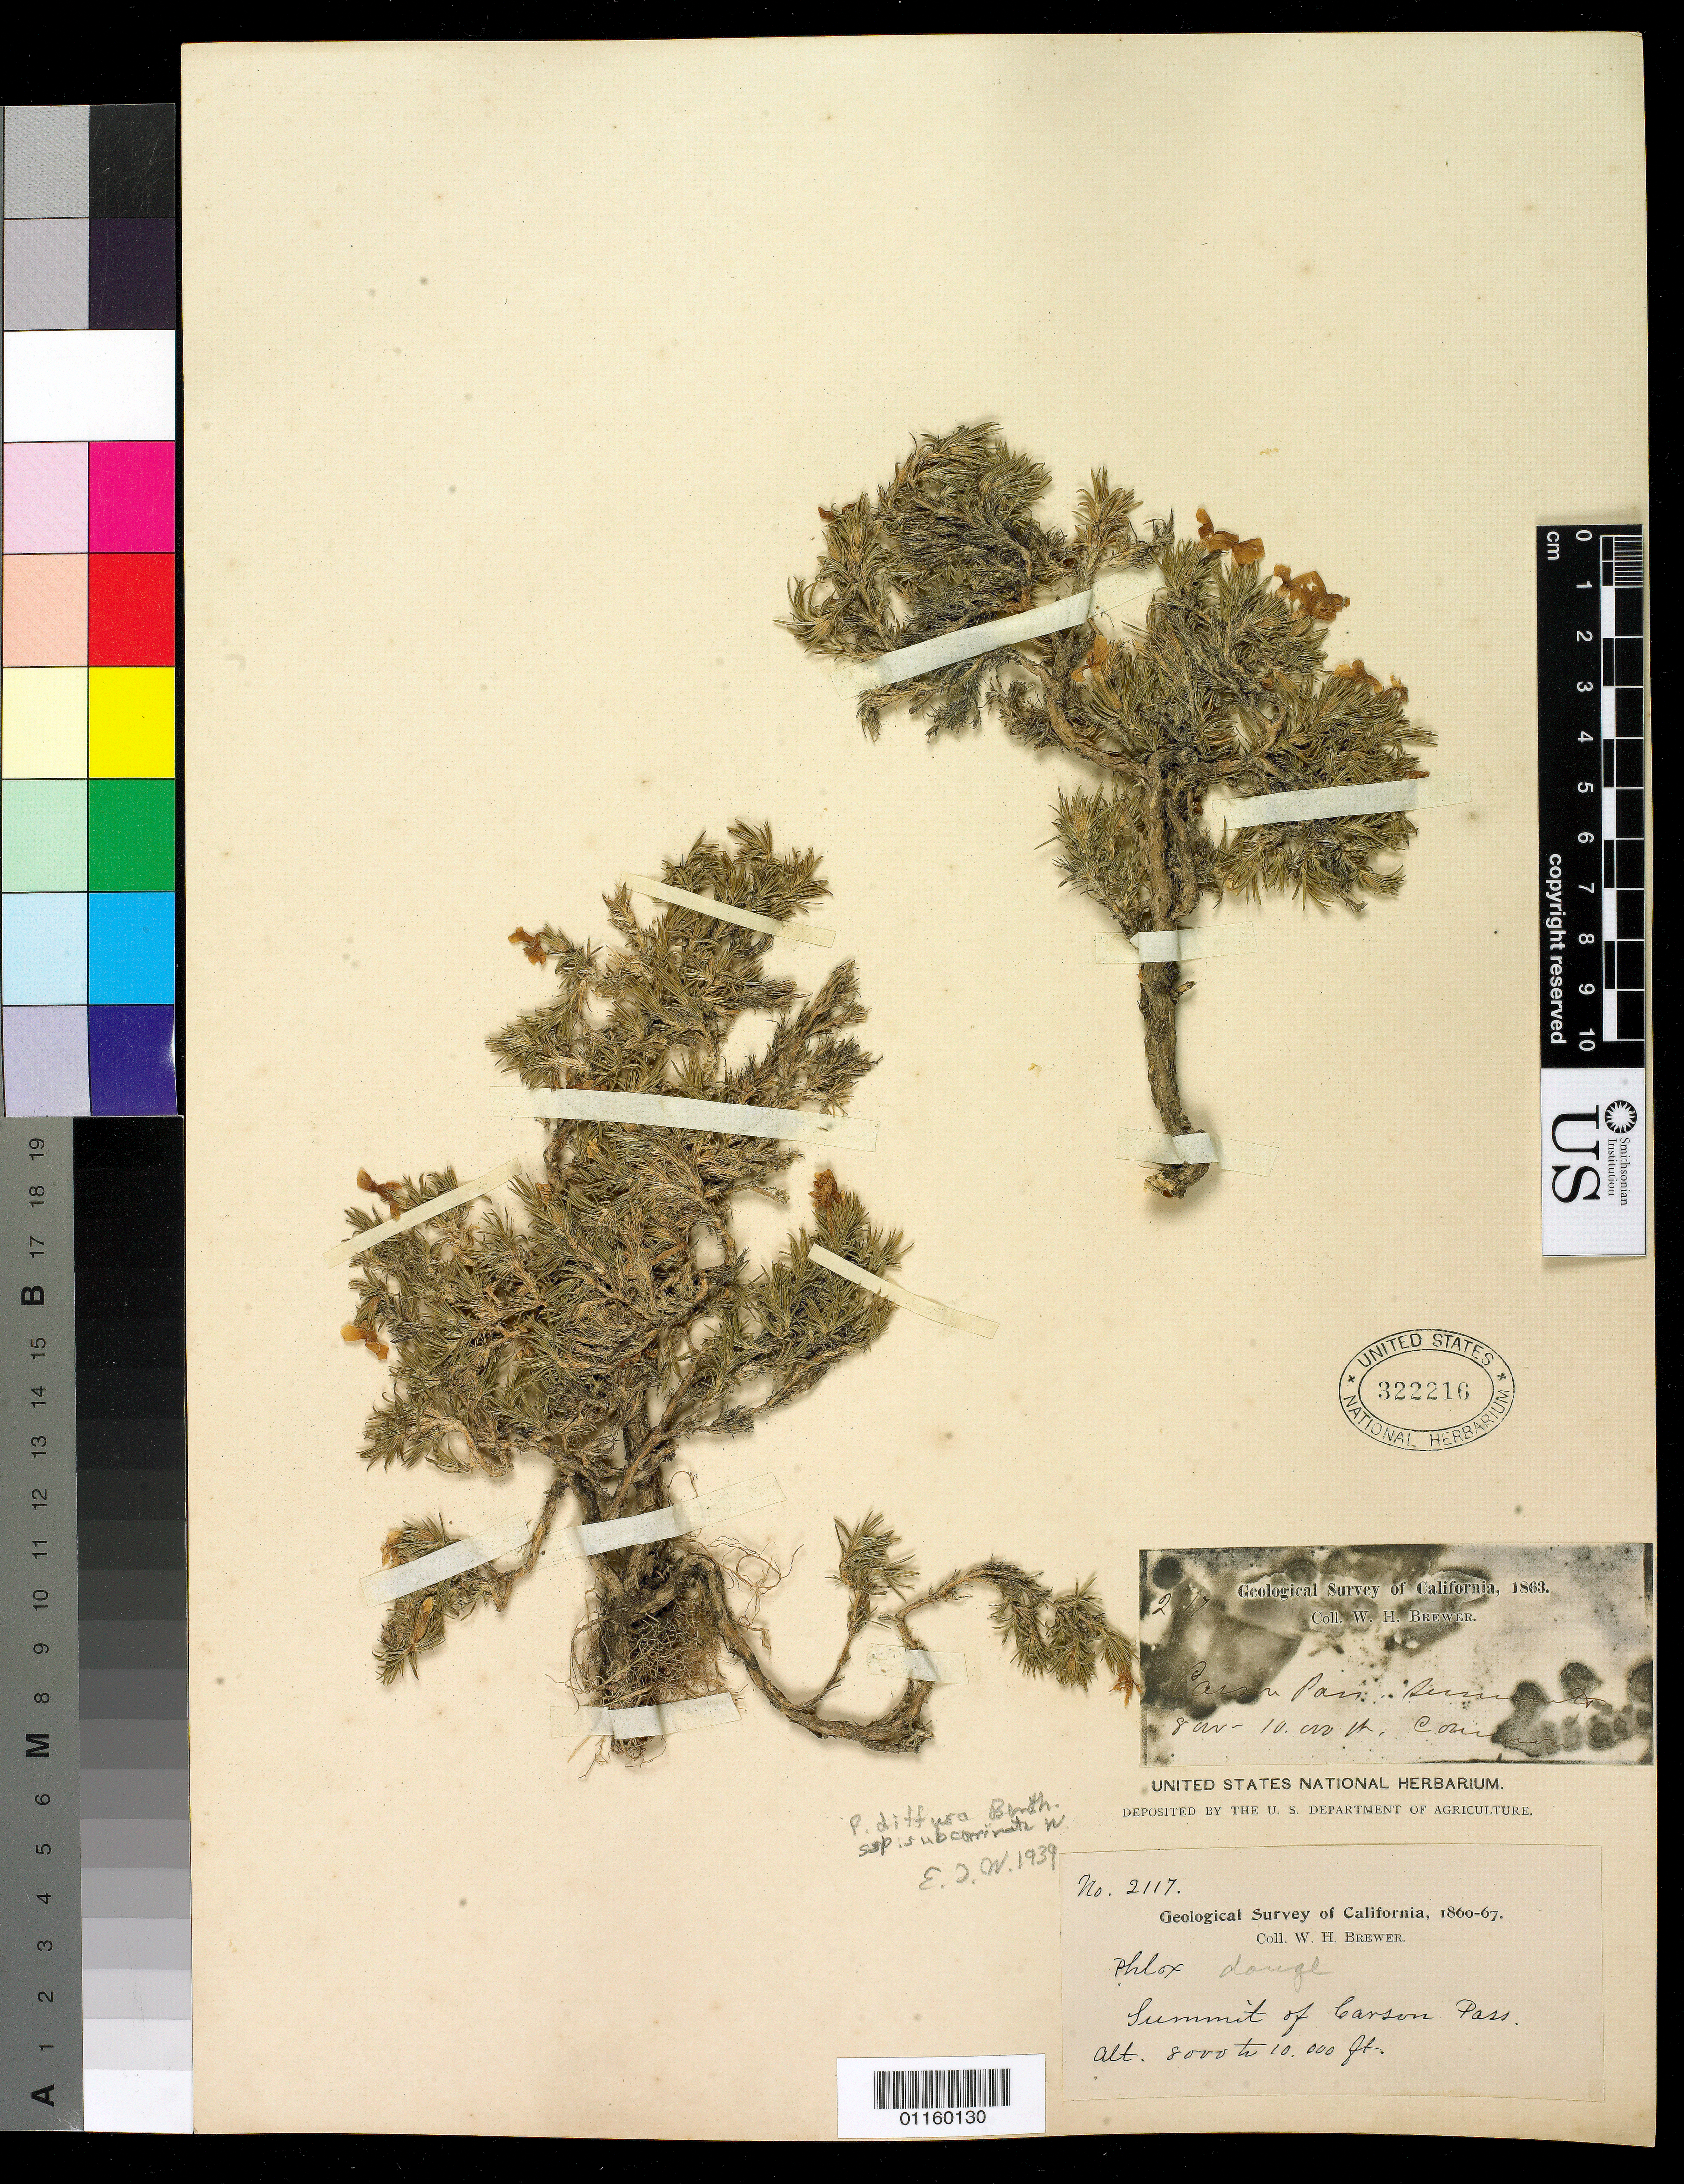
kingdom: Plantae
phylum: Tracheophyta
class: Magnoliopsida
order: Ericales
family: Polemoniaceae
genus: Phlox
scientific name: Phlox diffusa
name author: Benth.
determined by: Mayfield, M. H.; Ferguson, C. J.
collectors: W. H. Brewer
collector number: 2117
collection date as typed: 1860 to -- --- 1867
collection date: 1860/1867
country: United States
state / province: California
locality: Summit of Garson Pass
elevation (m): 3048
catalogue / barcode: US 322216